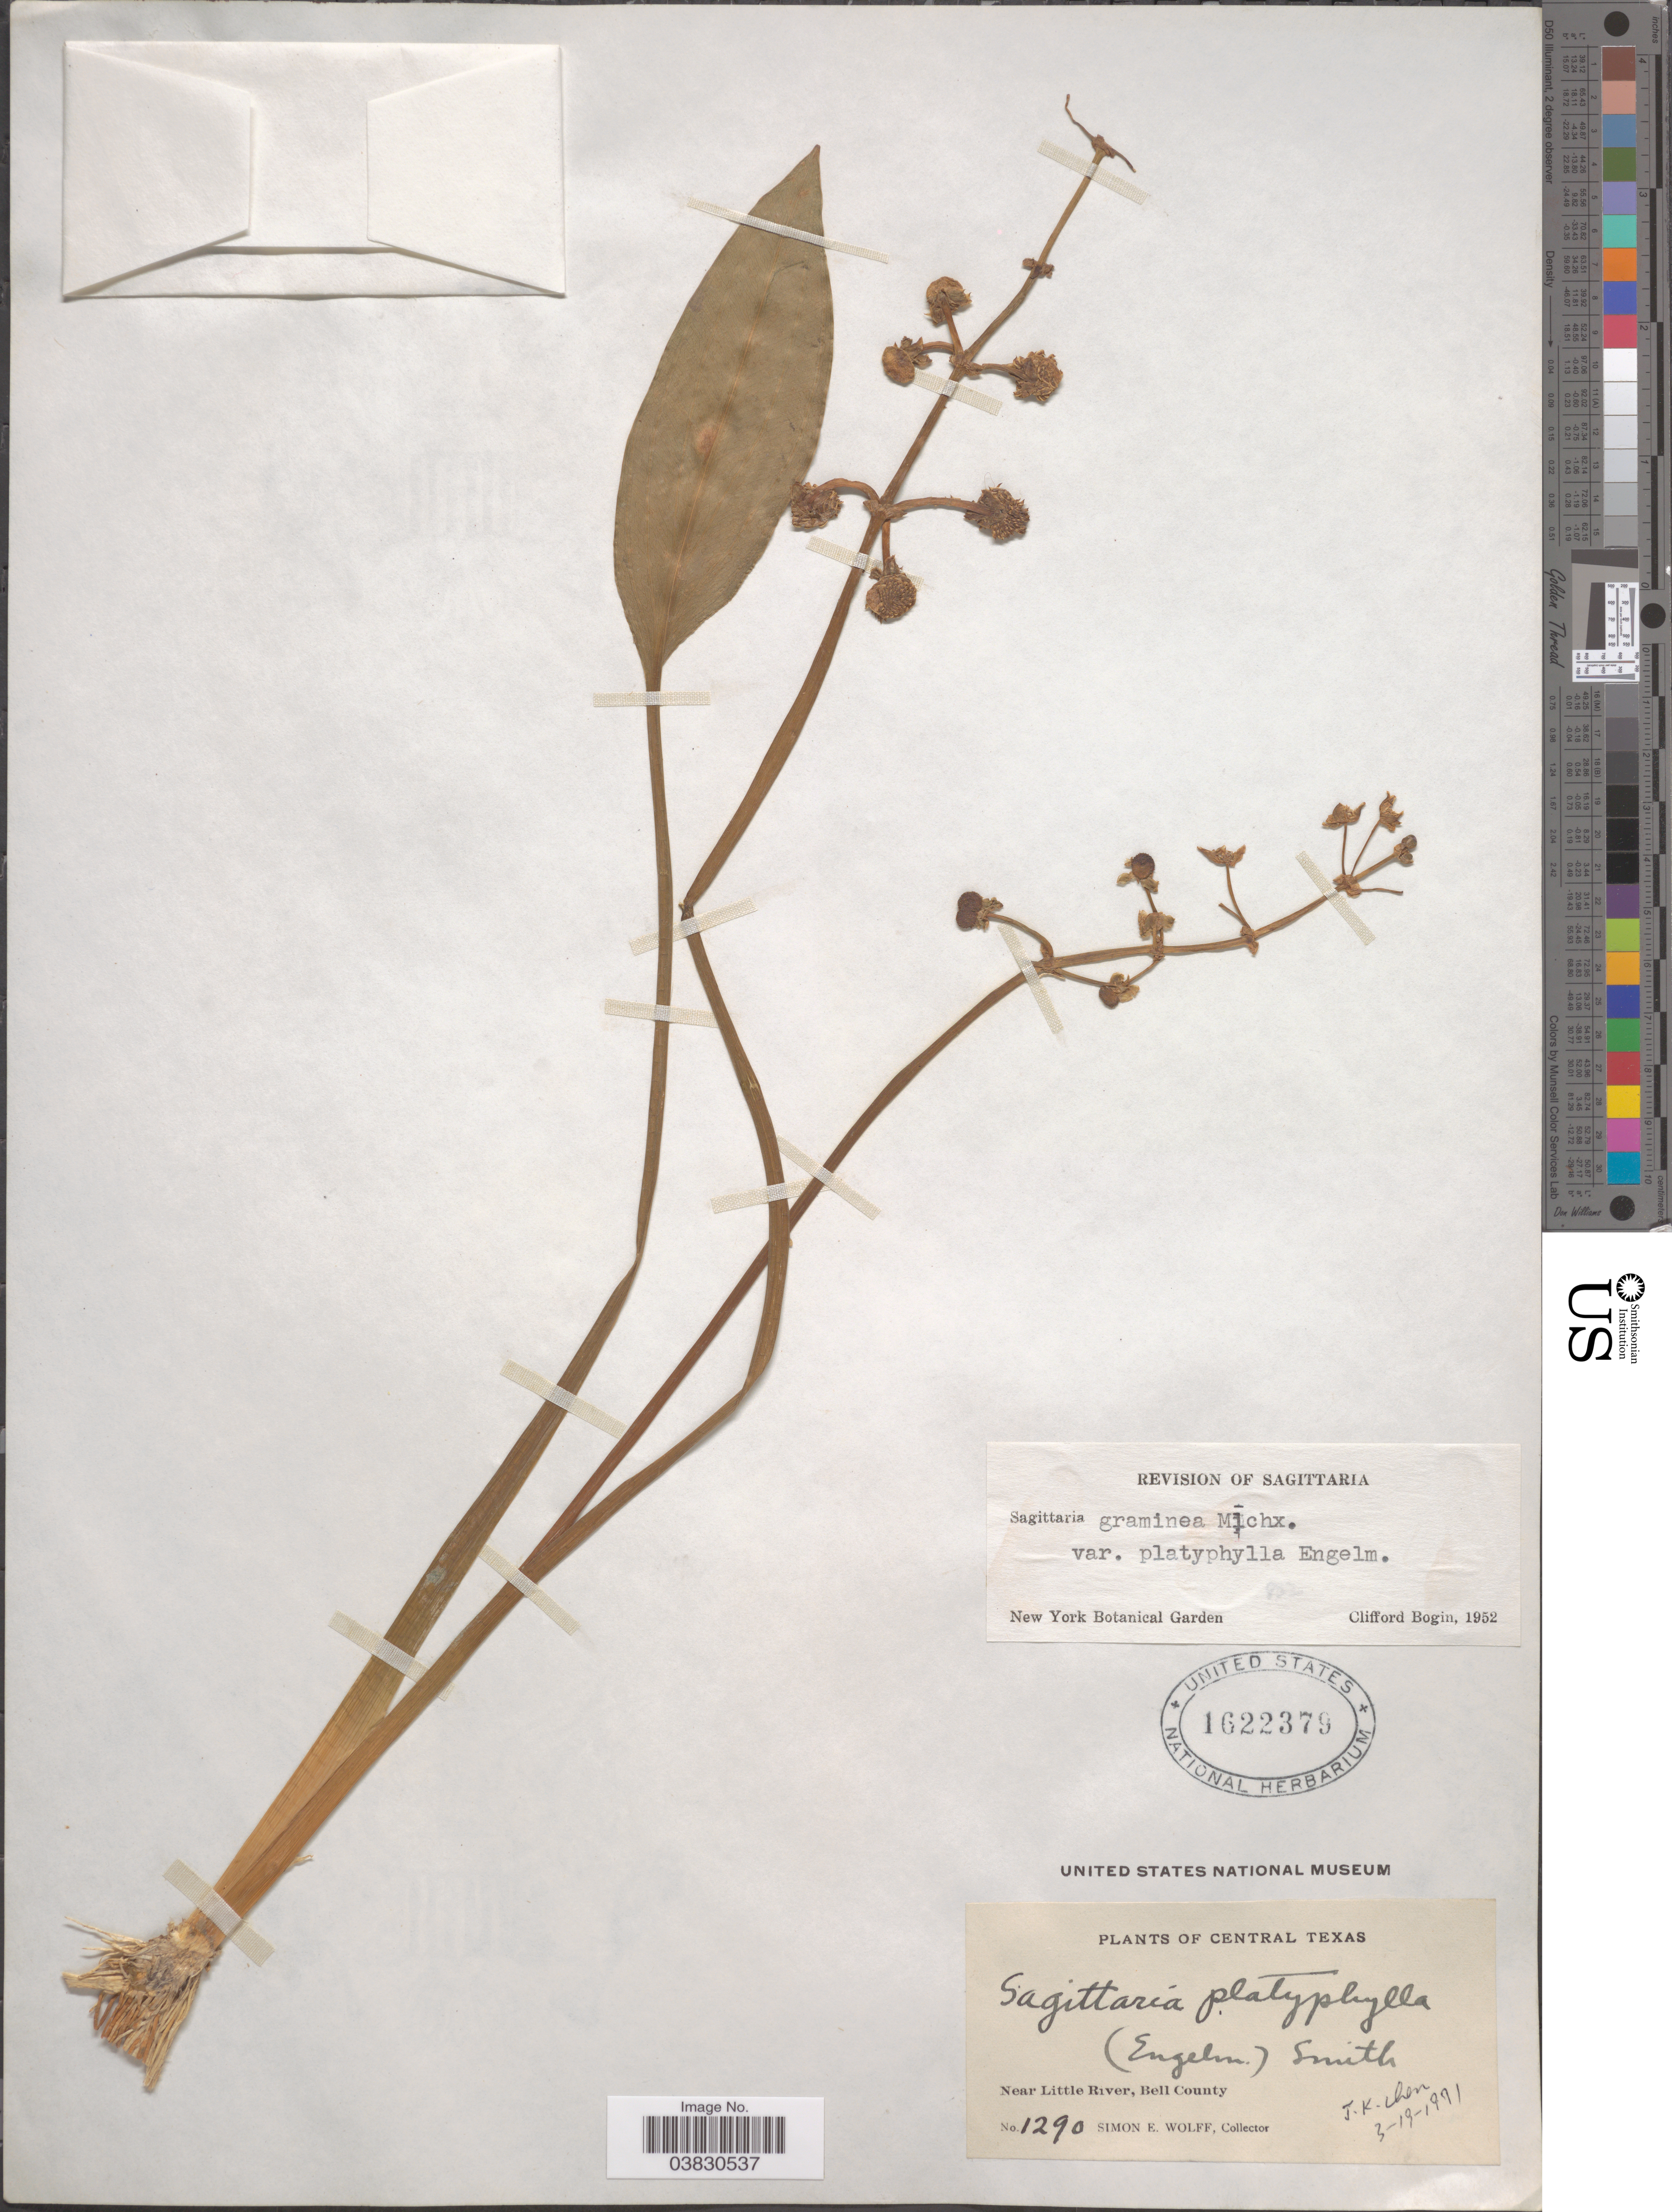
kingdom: Plantae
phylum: Tracheophyta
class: Liliopsida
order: Alismatales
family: Alismataceae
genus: Sagittaria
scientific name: Sagittaria platyphylla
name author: (Englem.) J.G. Sm.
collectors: S. E. Wolff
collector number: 1290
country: United States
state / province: Texas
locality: Central Texas. Near Little River, Bell County.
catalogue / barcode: US 1622379